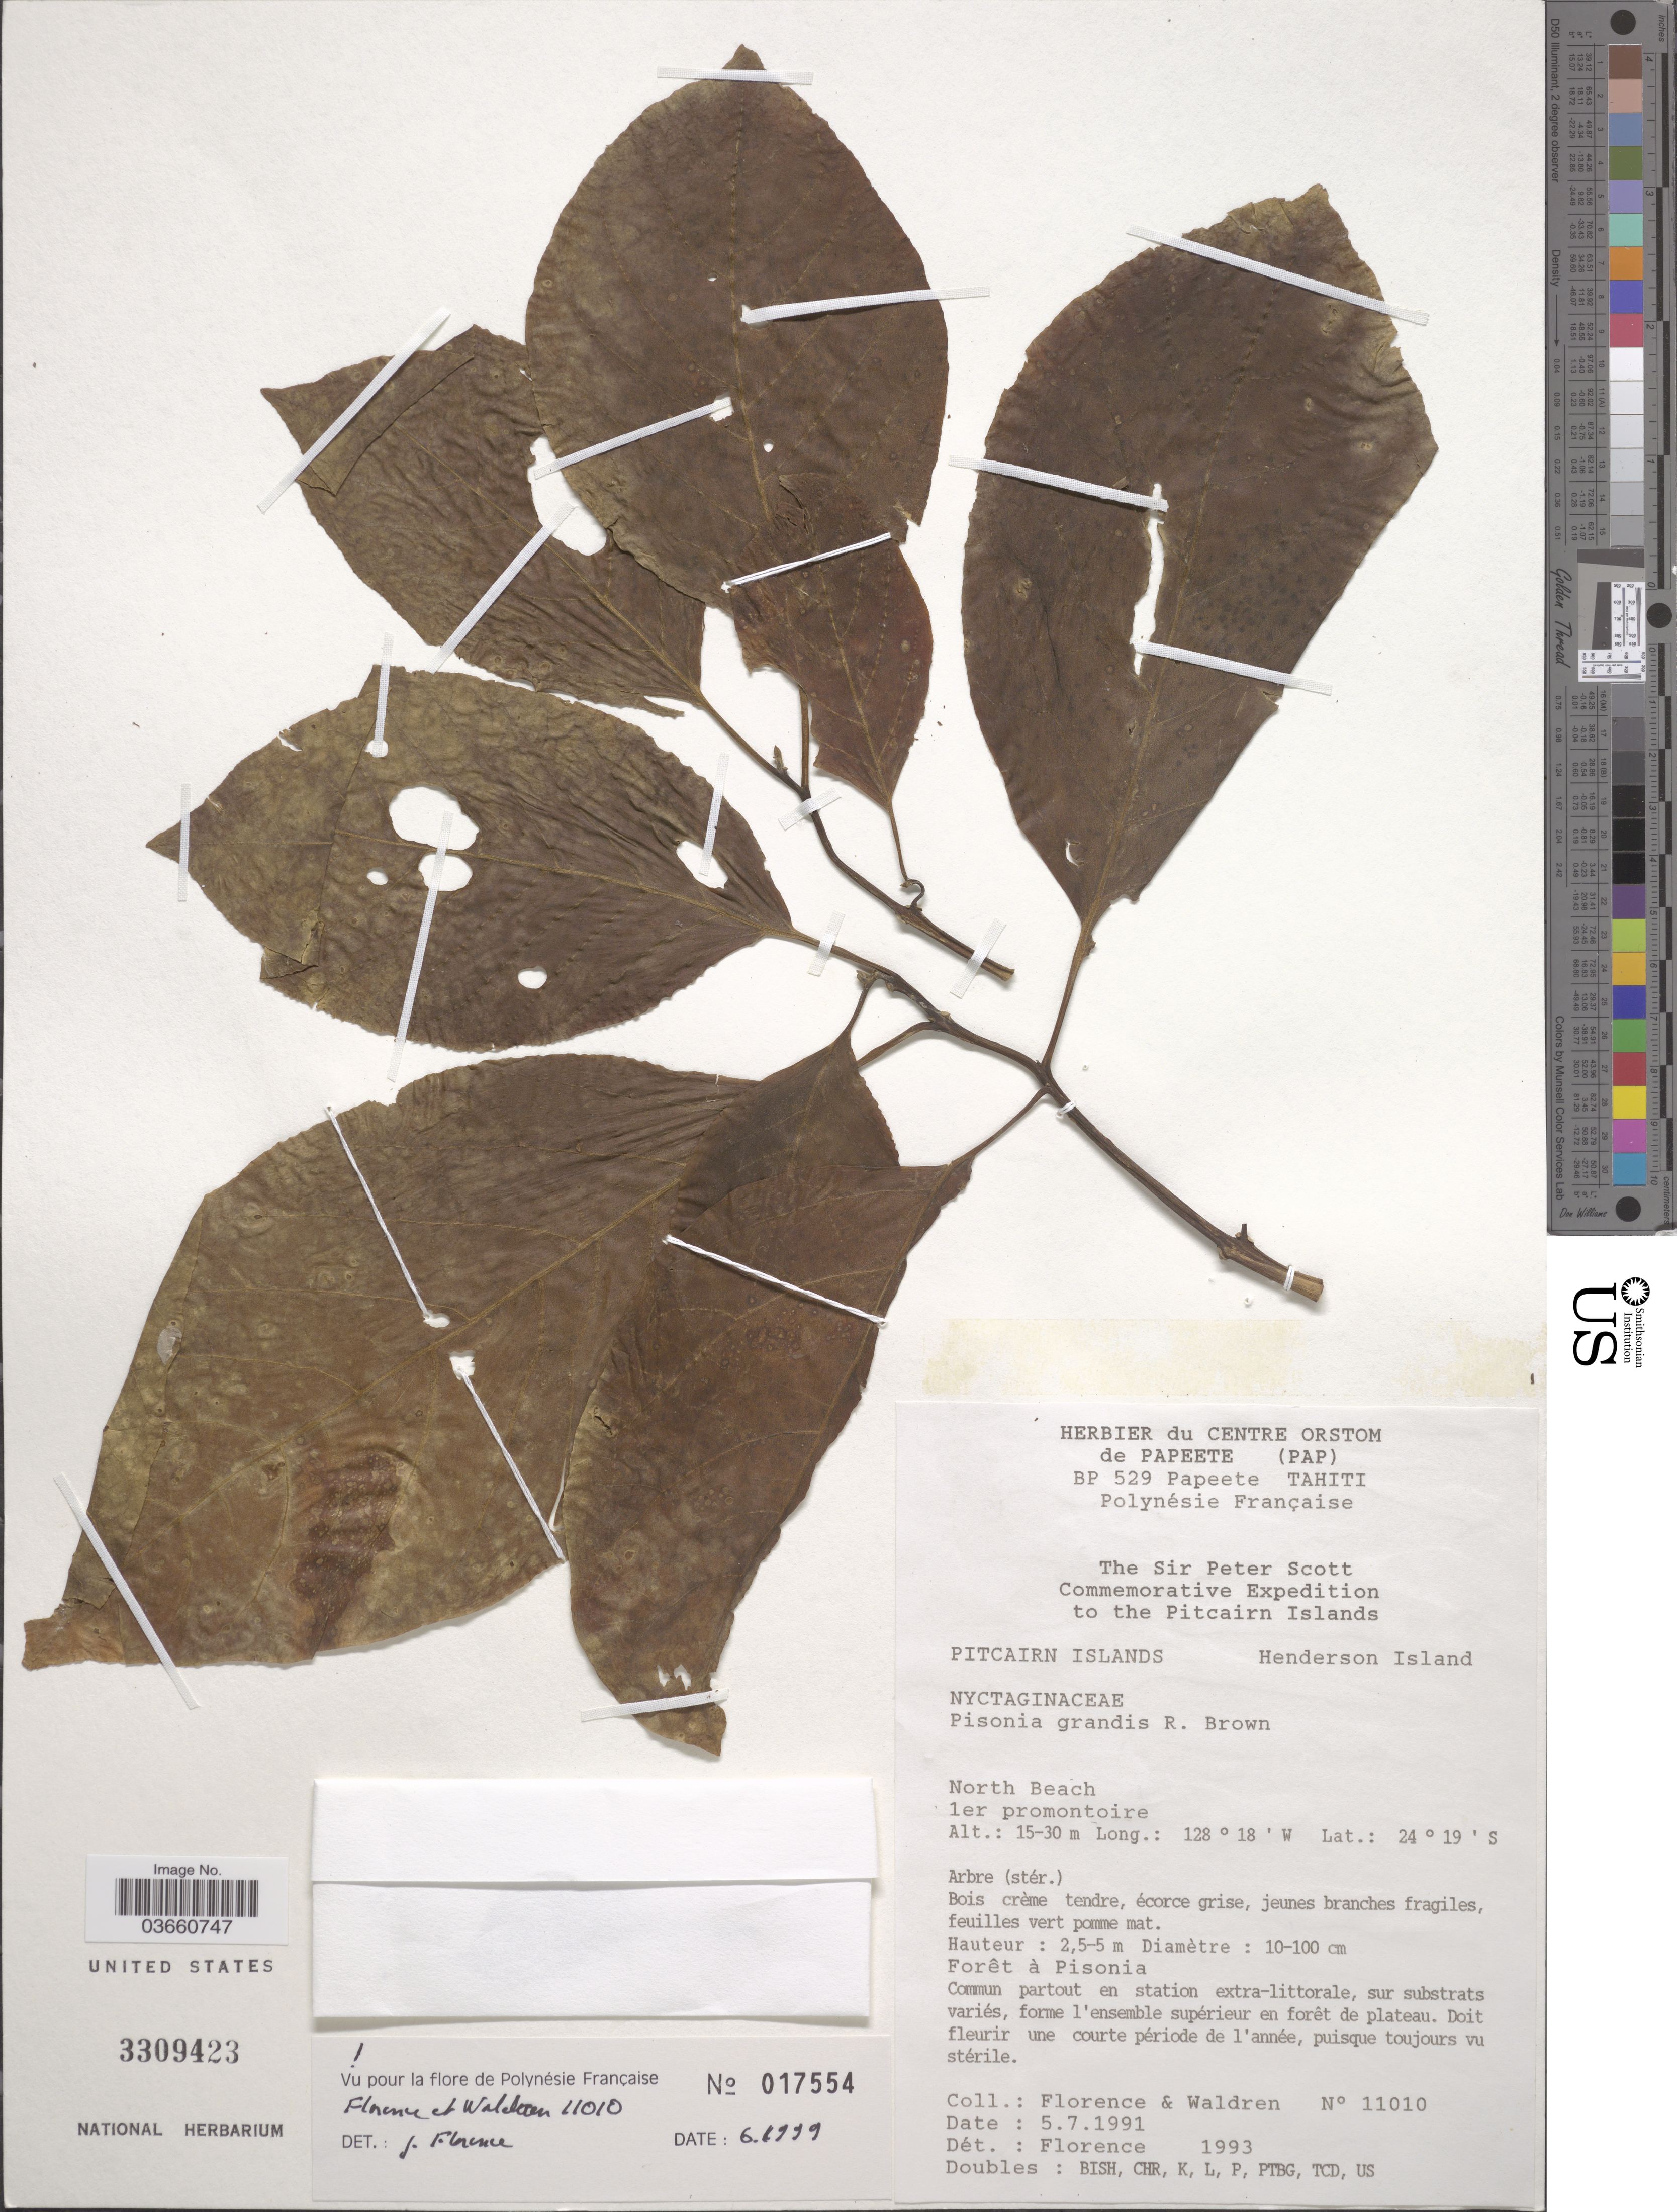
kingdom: Plantae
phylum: Tracheophyta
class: Magnoliopsida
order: Caryophyllales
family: Nyctaginaceae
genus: Pisonia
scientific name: Pisonia grandis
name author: R. Br.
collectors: -. Florence & Waldren, --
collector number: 11010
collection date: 1991-07-05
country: Pitcairn Islands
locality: Henderson Island. North Beach.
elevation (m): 15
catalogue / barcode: US 3309423